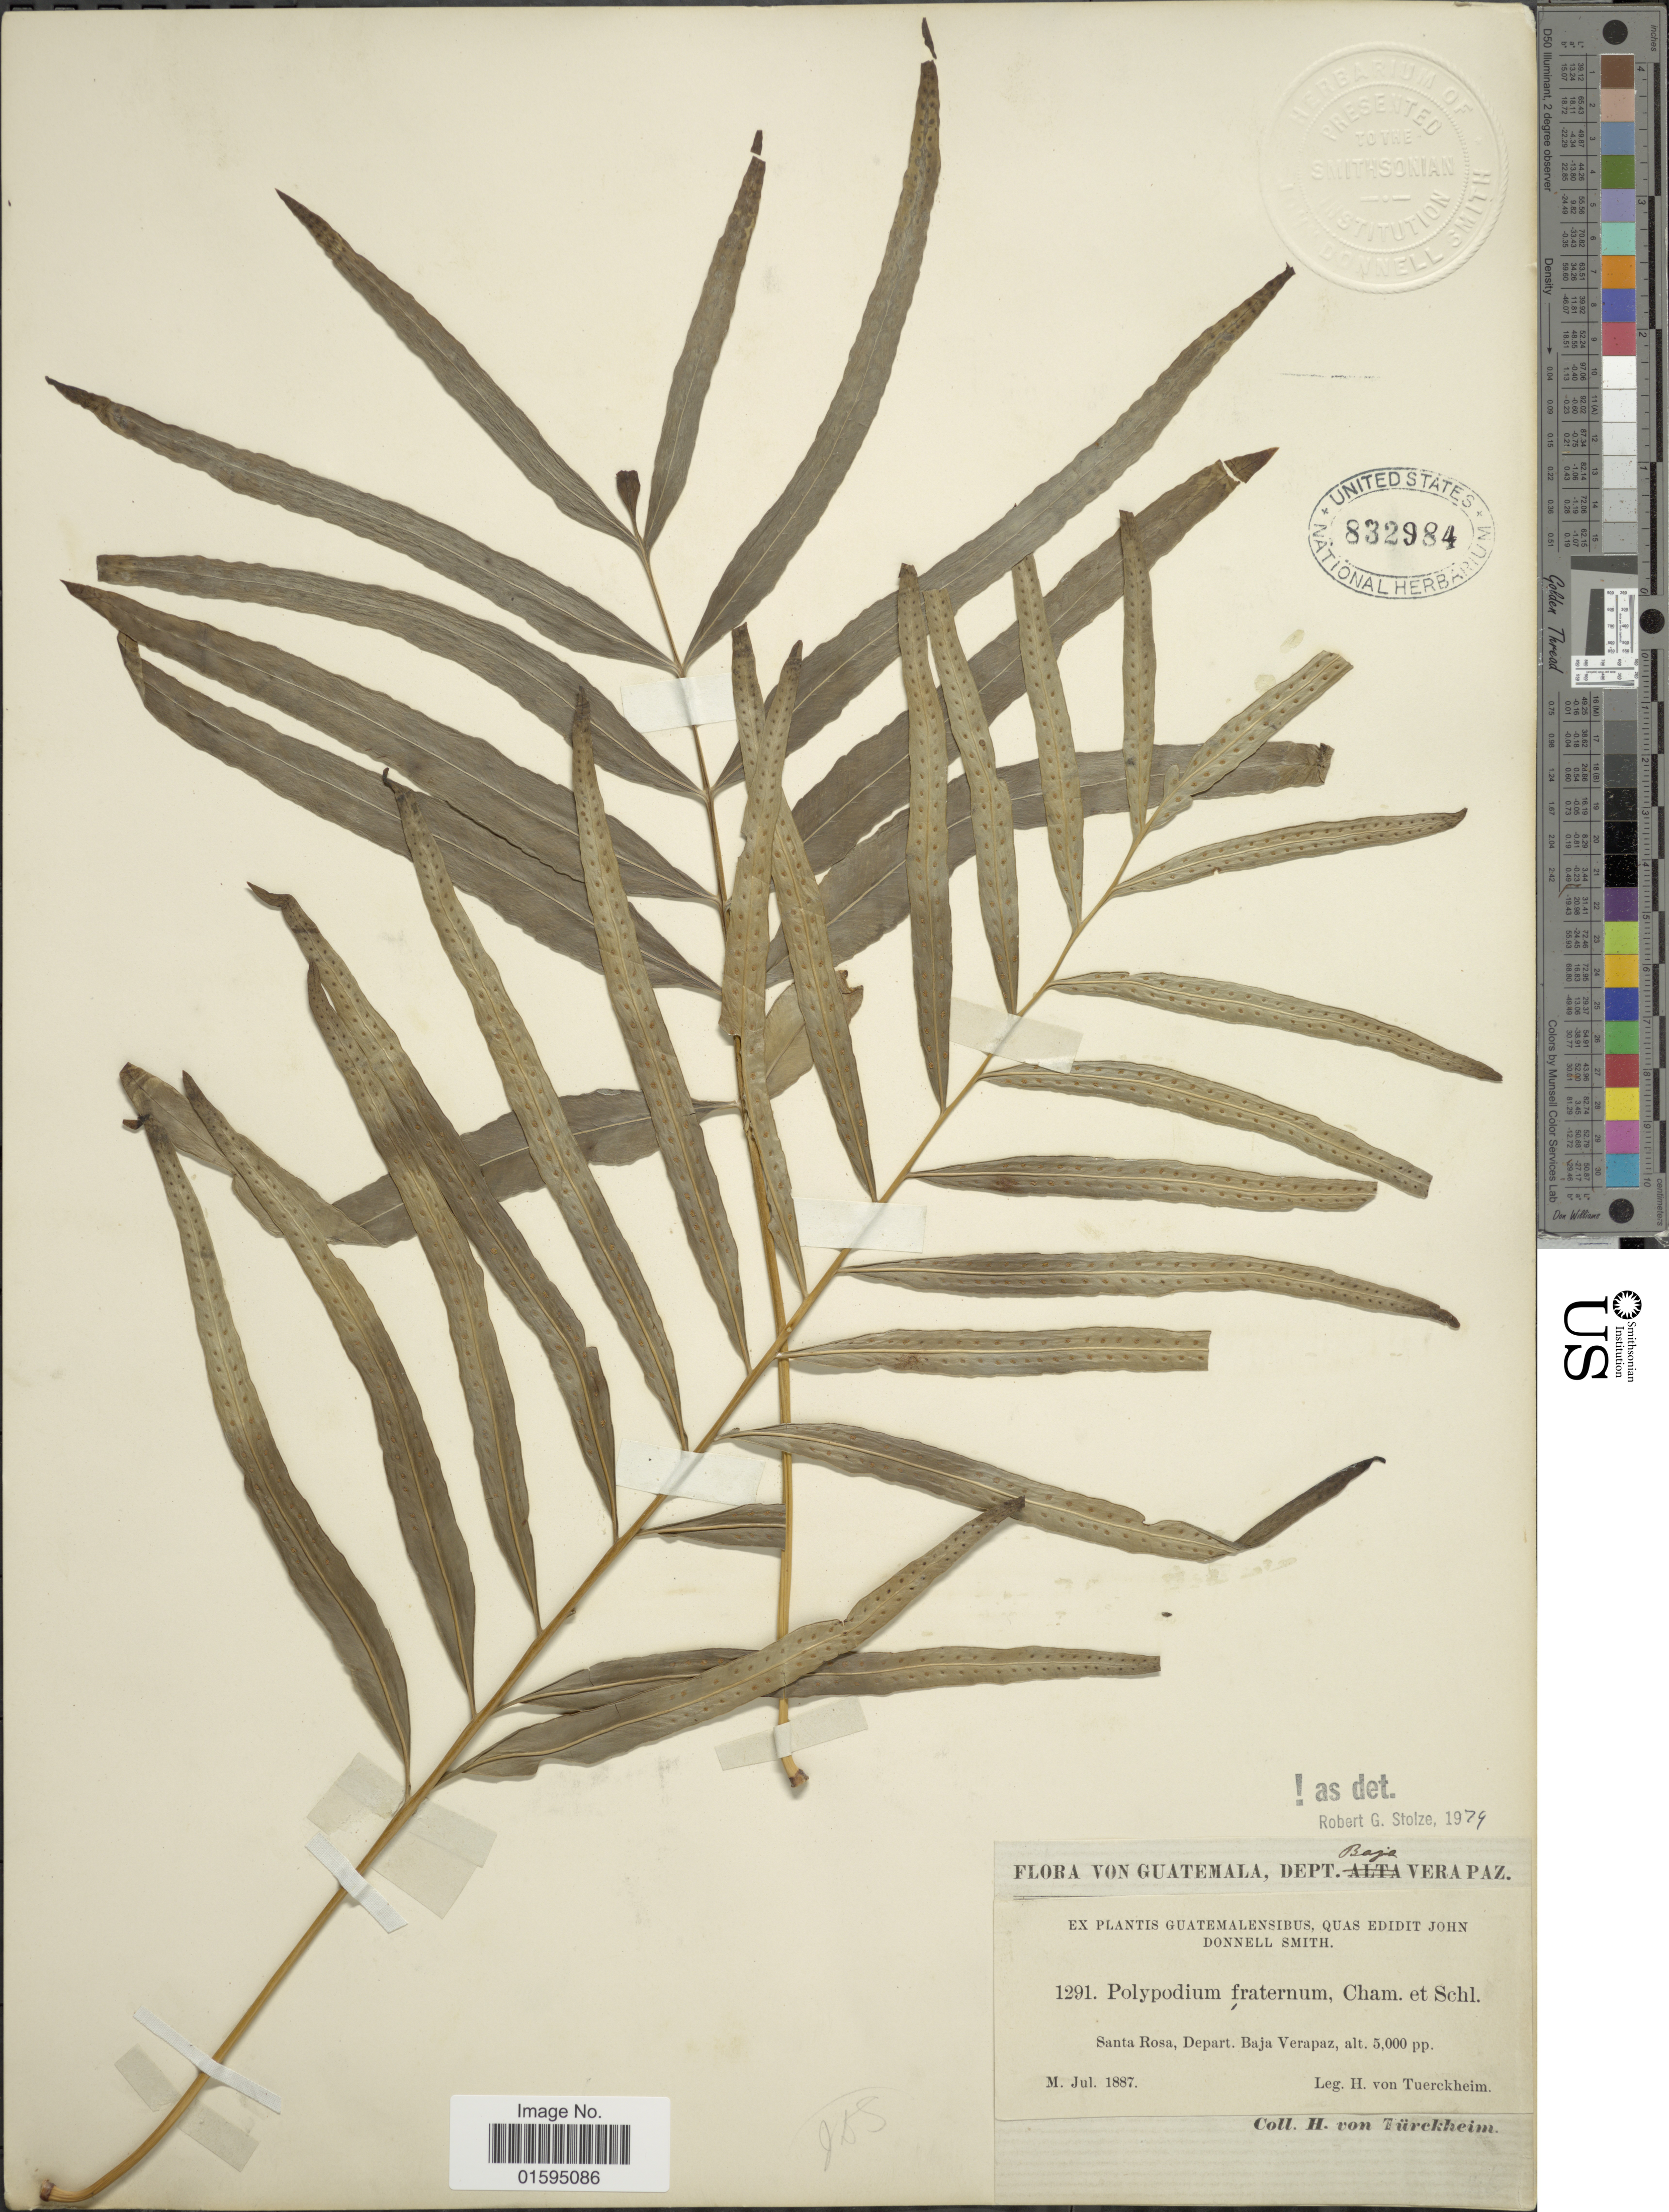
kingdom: Plantae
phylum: Tracheophyta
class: Polypodiopsida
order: Polypodiales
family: Polypodiaceae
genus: Polypodium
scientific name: Polypodium fraternum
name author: Schltdl. & Cham.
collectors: H. von Türckheim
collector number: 1291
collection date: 1887-07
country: Guatemala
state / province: Baja Verapaz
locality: Santa Rosa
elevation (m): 1524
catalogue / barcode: US 832984